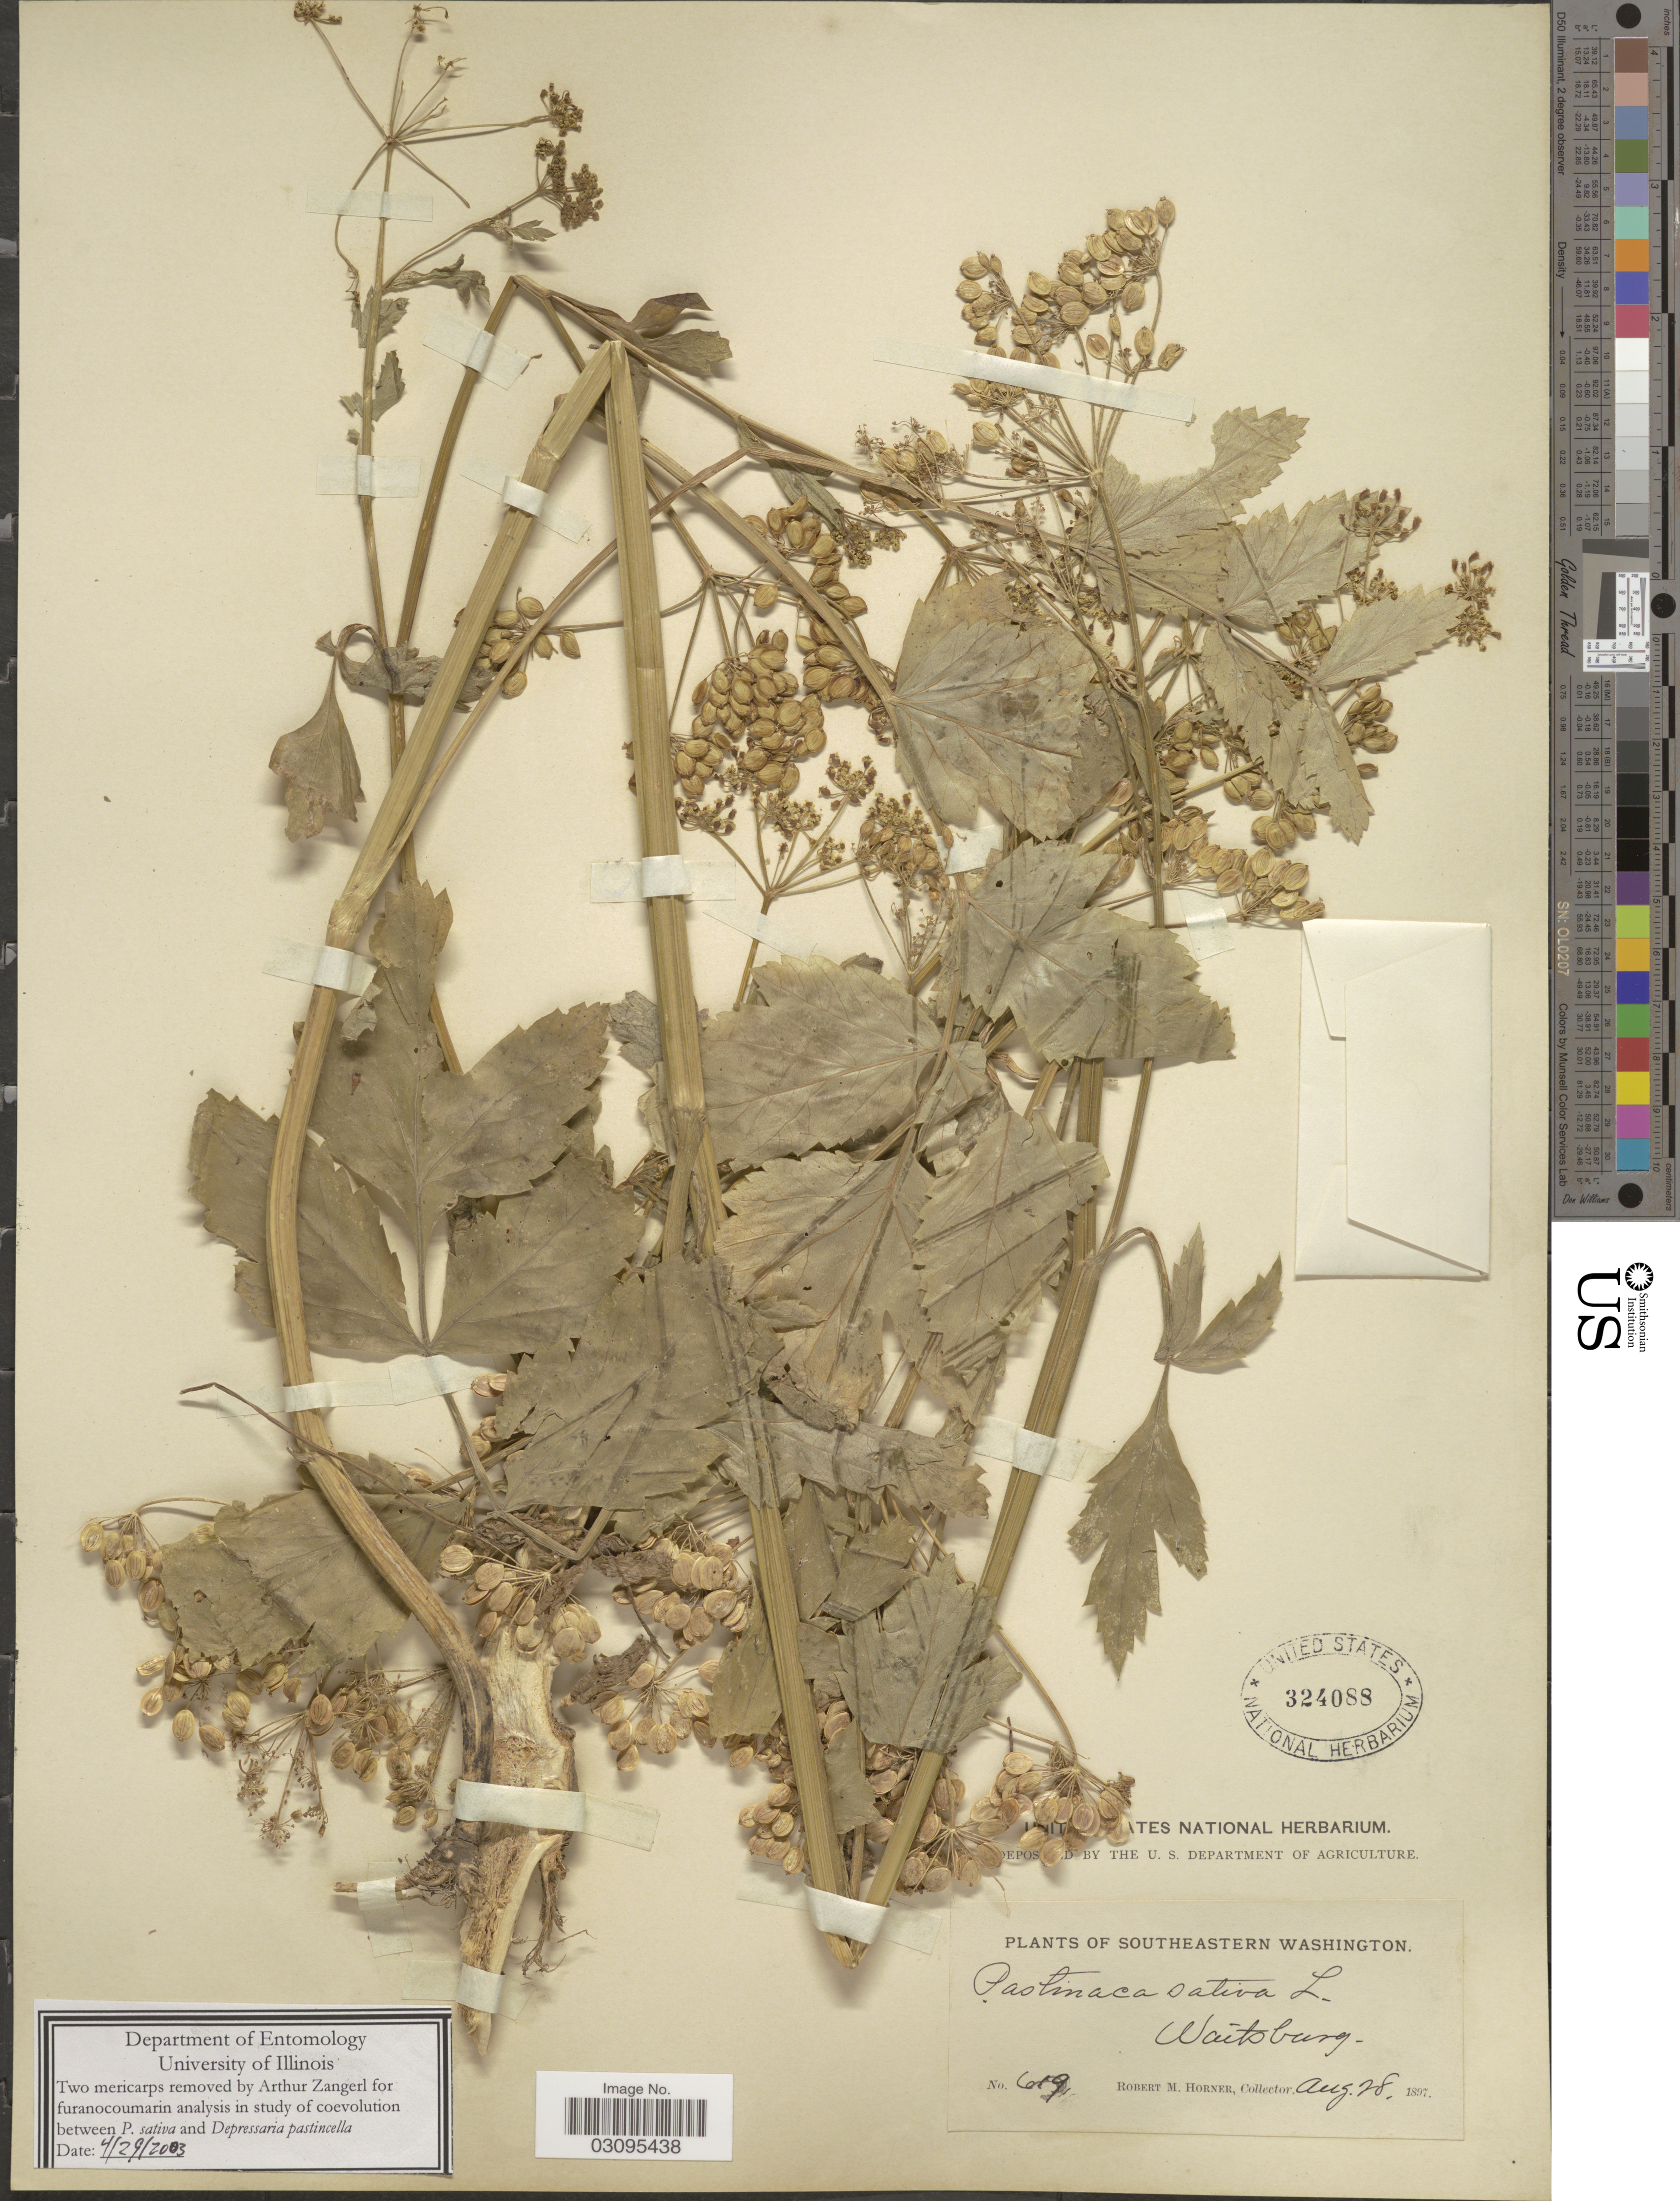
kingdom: Plantae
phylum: Tracheophyta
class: Magnoliopsida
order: Apiales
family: Apiaceae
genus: Pastinaca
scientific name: Pastinaca sativa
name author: L.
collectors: R. Horner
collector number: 619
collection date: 1897-08-28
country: United States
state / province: Washington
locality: Southeastern Washington, Waitsburg.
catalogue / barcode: US 324088